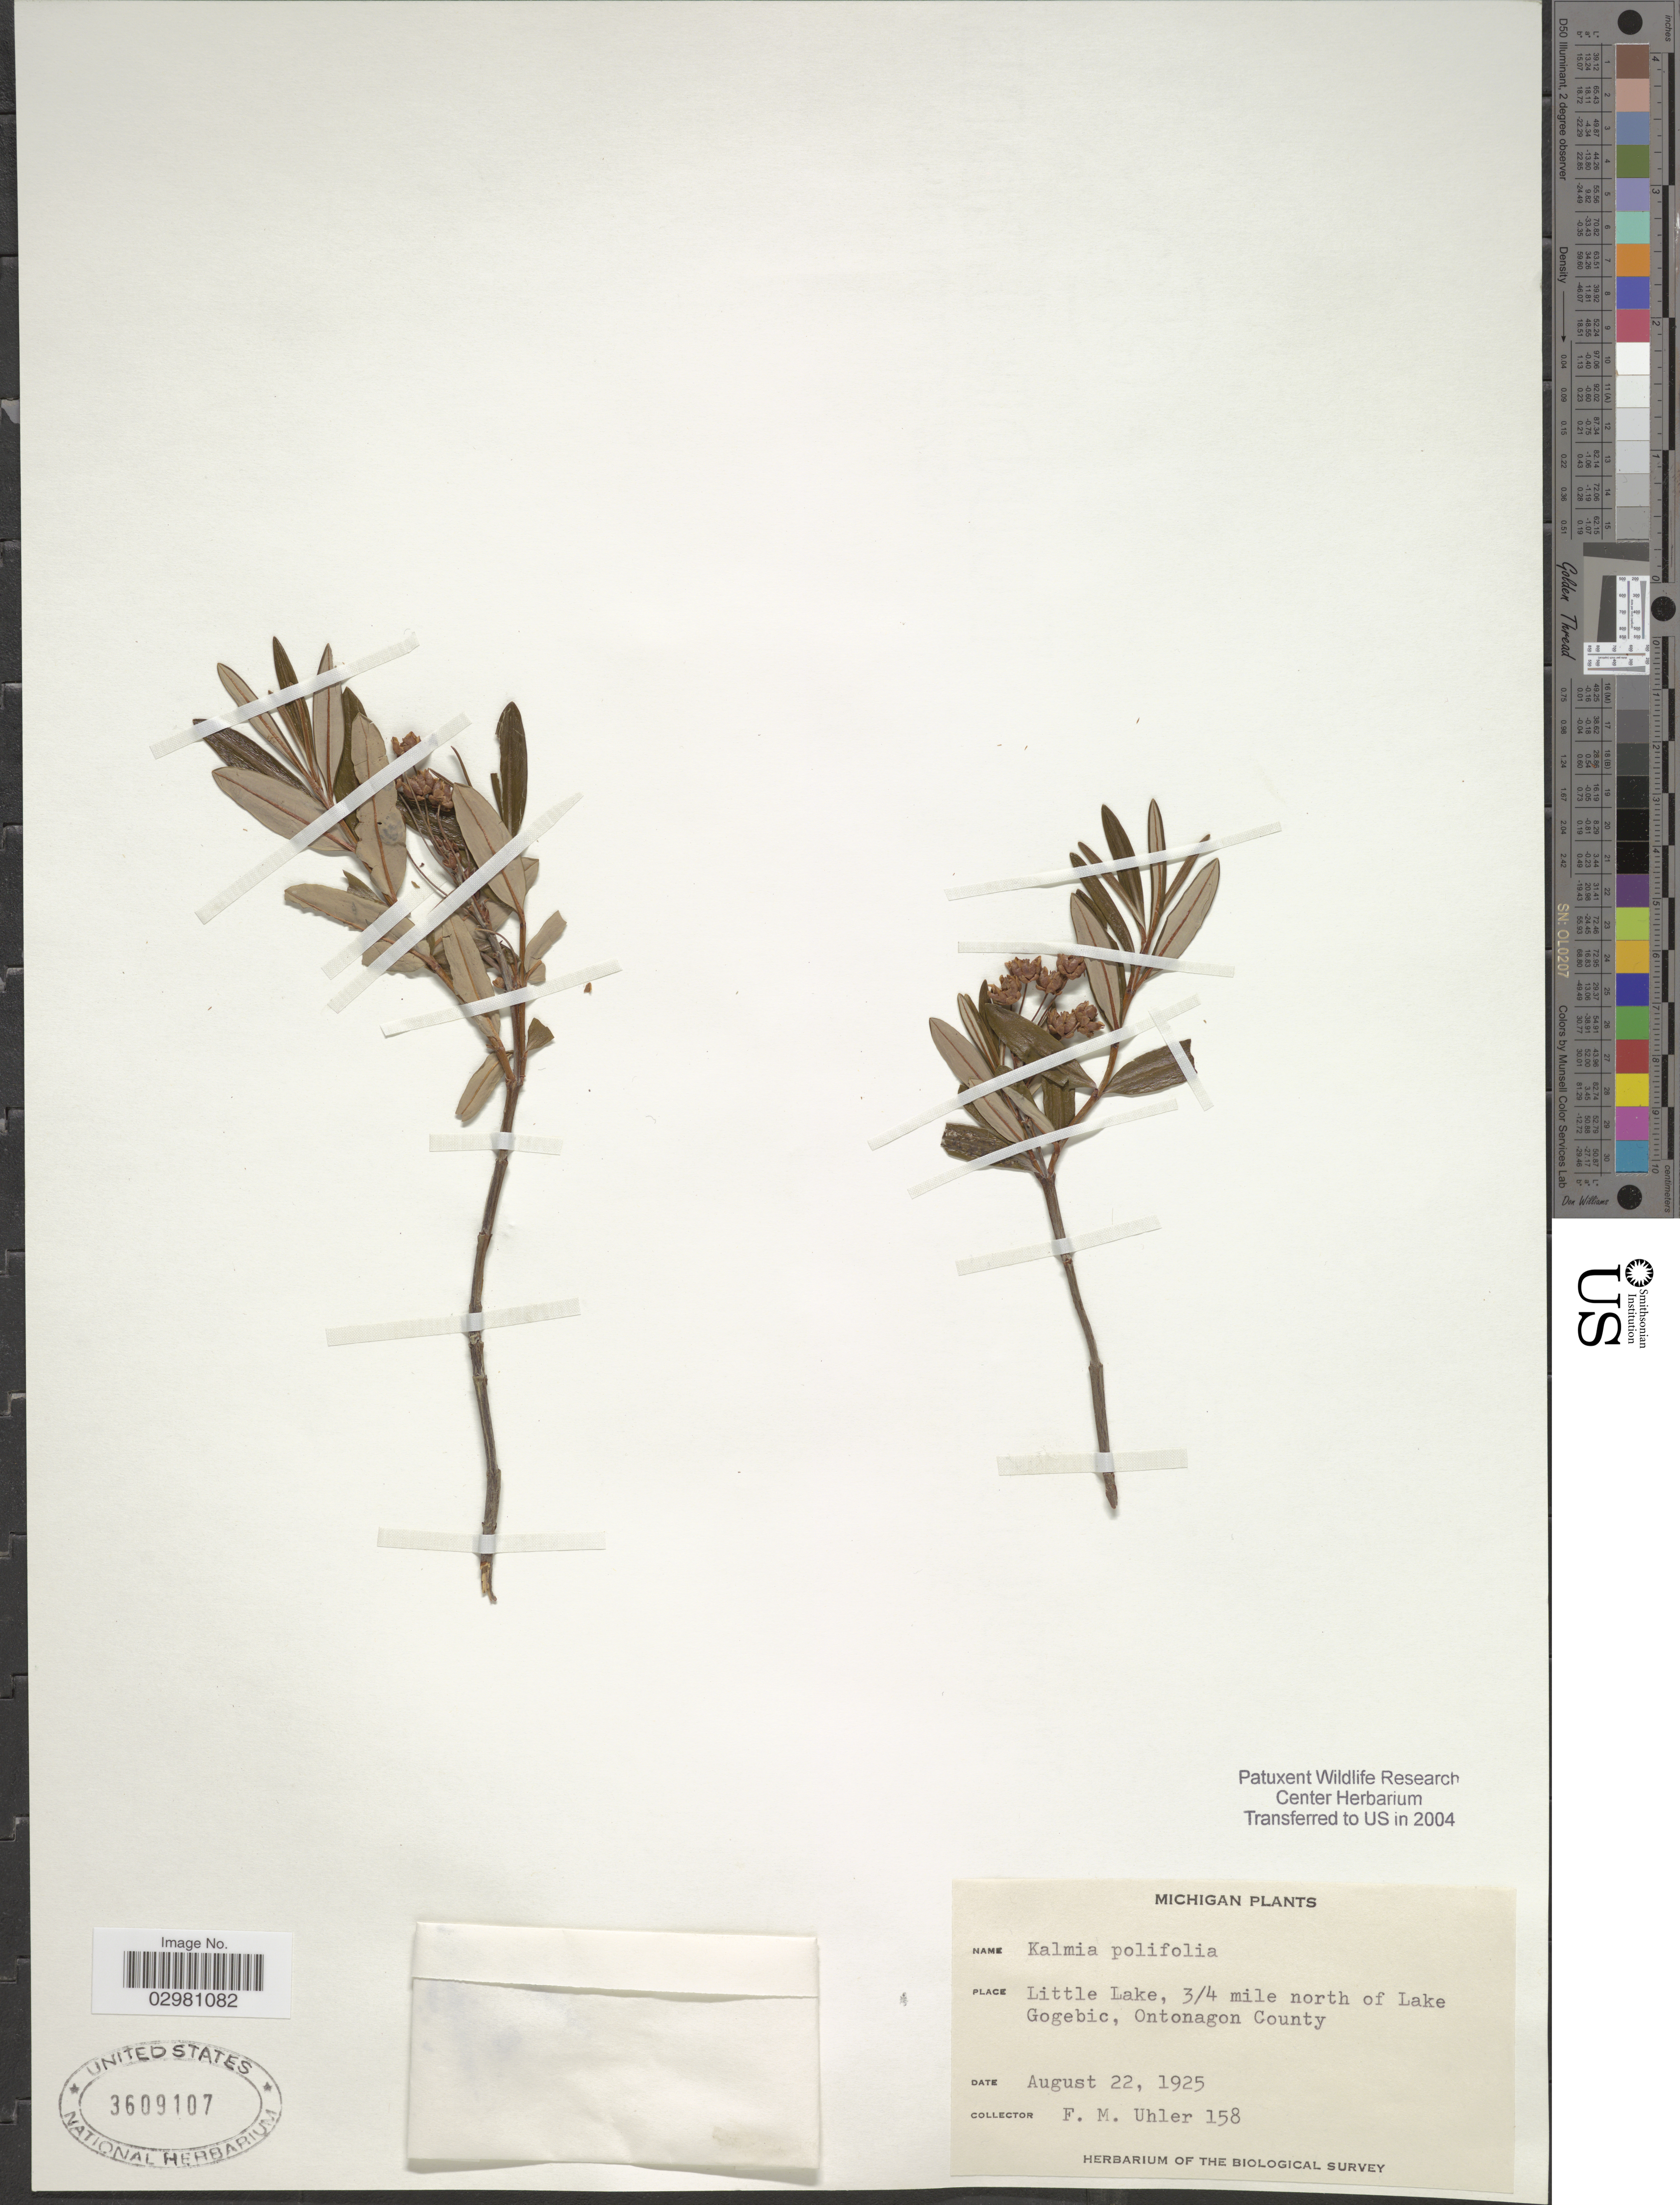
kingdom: Plantae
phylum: Tracheophyta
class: Magnoliopsida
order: Ericales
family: Ericaceae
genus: Kalmia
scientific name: Kalmia polifolia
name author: Wangenh.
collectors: F. M. Uhler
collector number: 158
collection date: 1925-08-22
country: United States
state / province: Michigan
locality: Little Lake, 3/4 mile north of Lake Gogebic, Ontonagon County.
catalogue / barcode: US 3609107